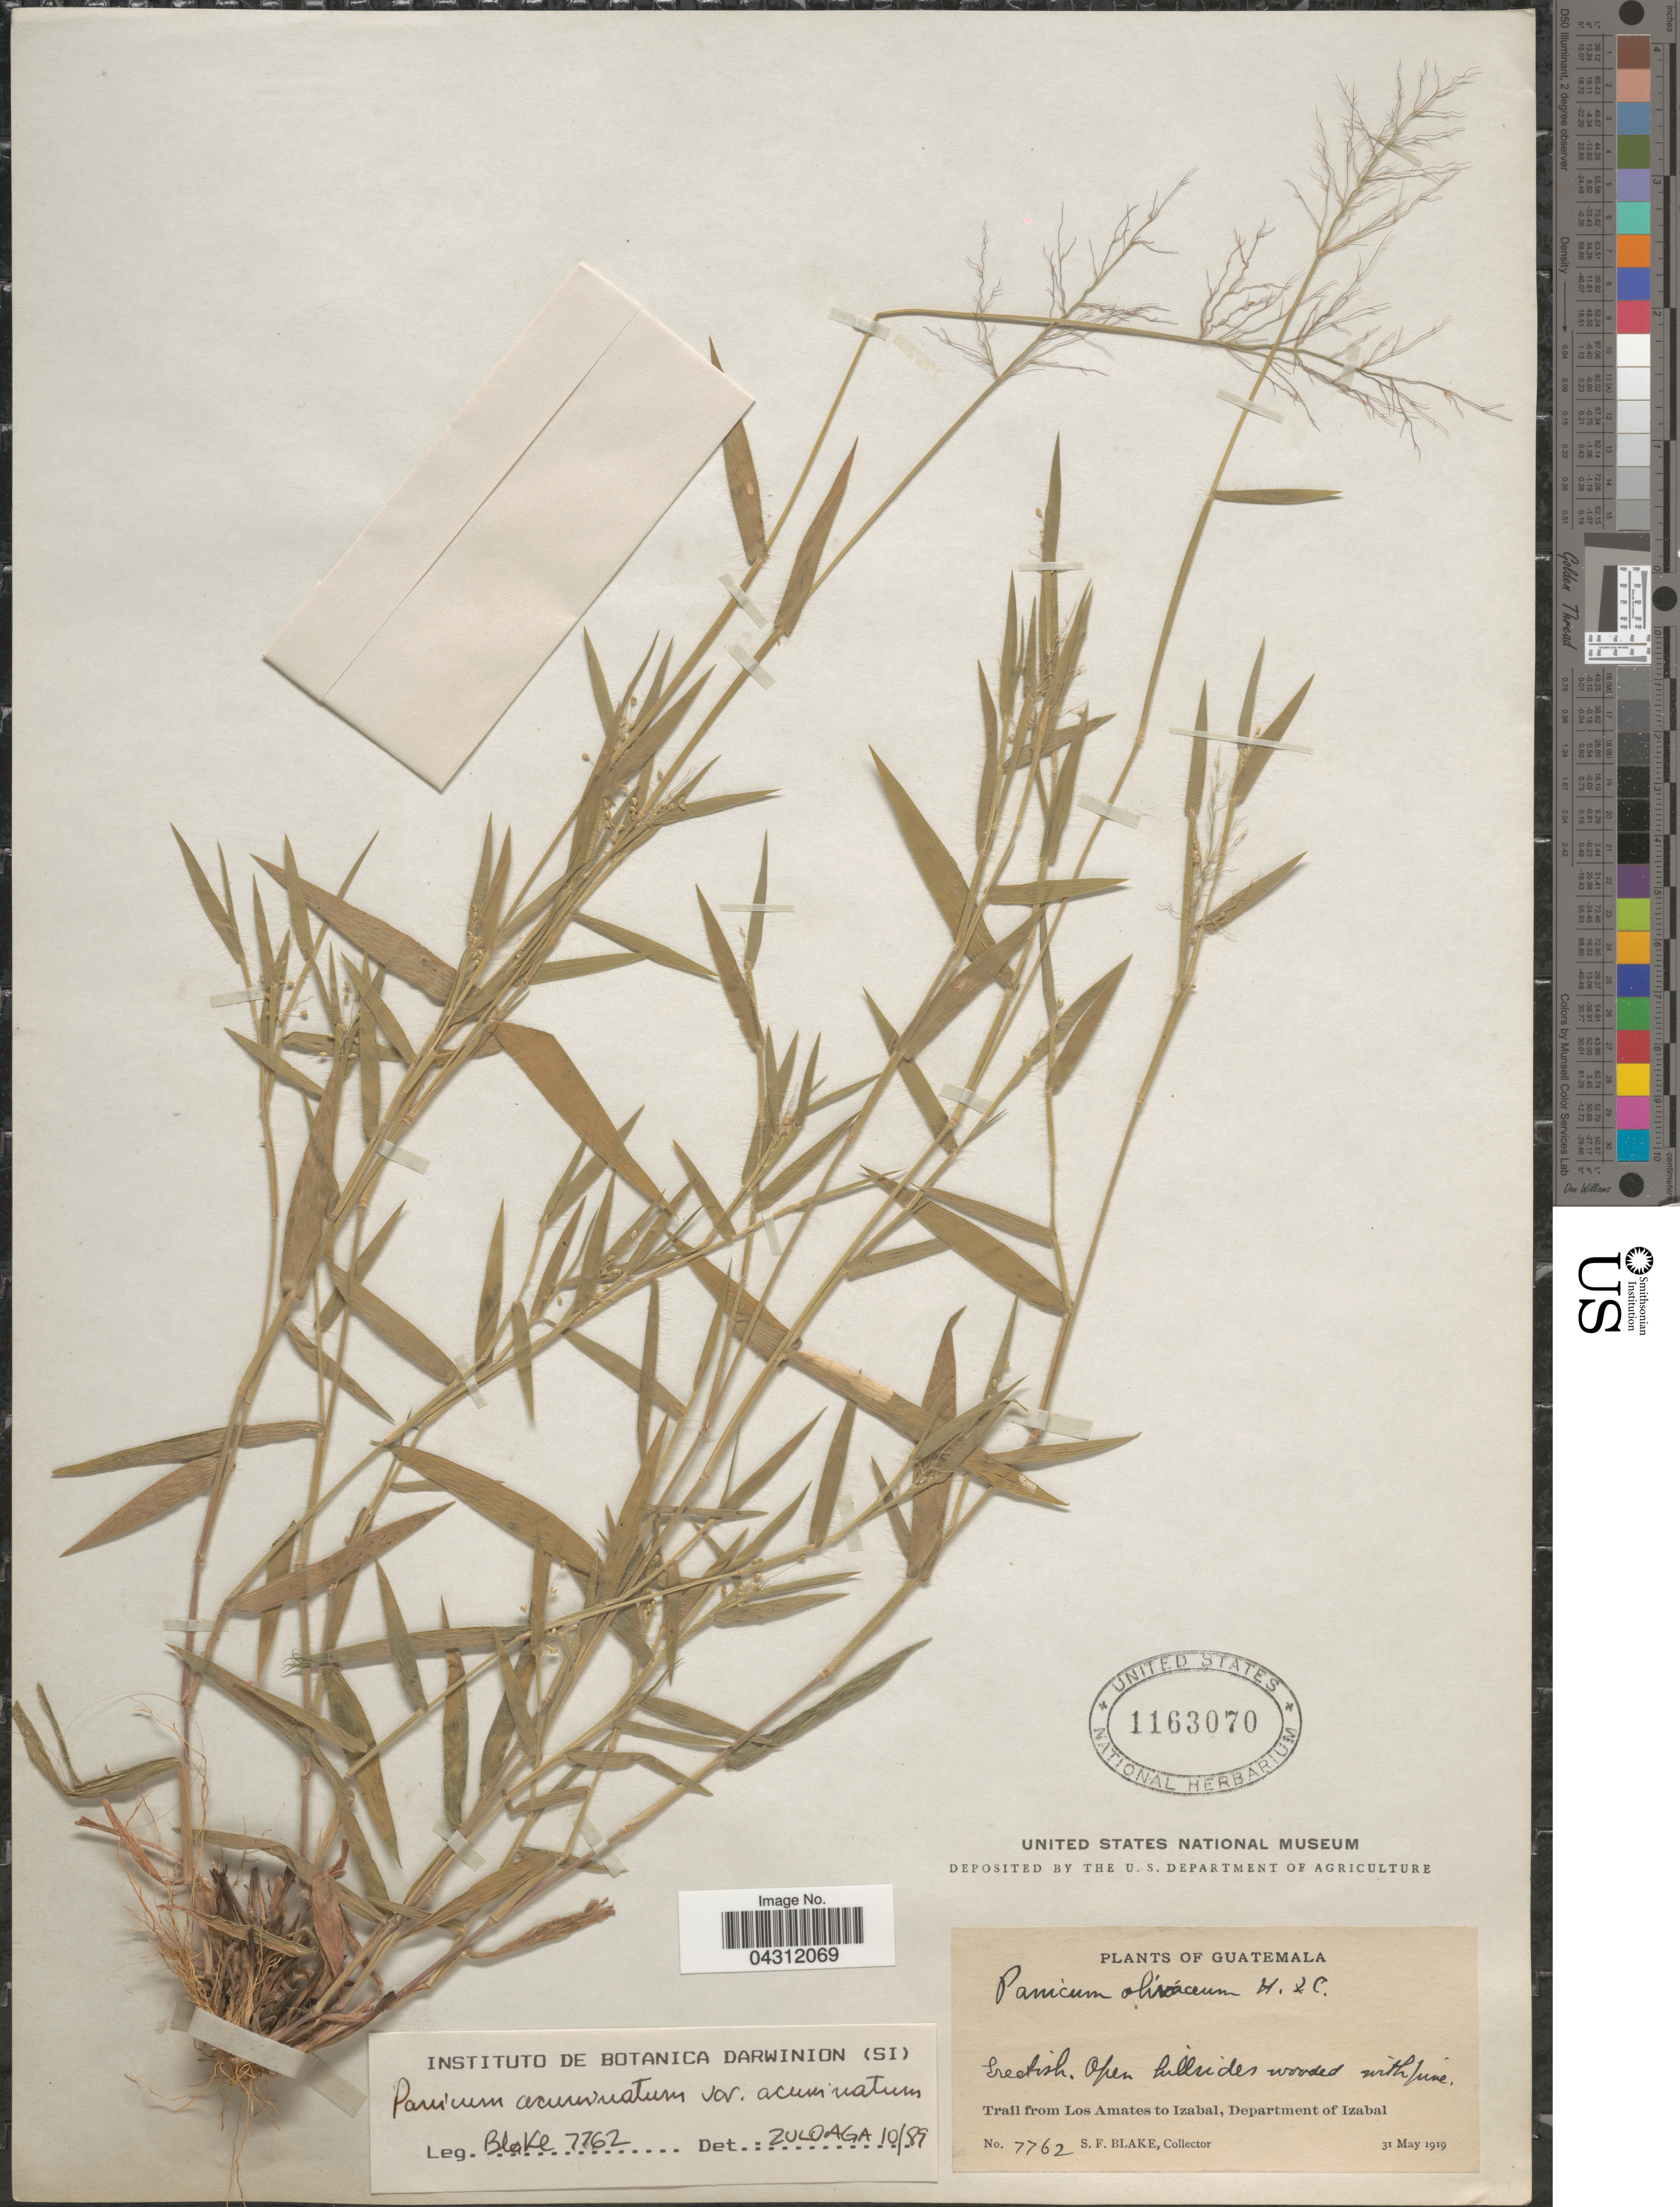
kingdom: Plantae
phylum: Tracheophyta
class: Liliopsida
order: Poales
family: Poaceae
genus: Dichanthelium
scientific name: Dichanthelium acuminatum var. acuminatum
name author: (Sw.) Gould & C.A. Clark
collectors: S. Blake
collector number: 7762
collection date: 1919-05-31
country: Guatemala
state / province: Izabal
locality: Trail from Los Amates to Izabal, Department of Izabal.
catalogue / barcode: US 1163070